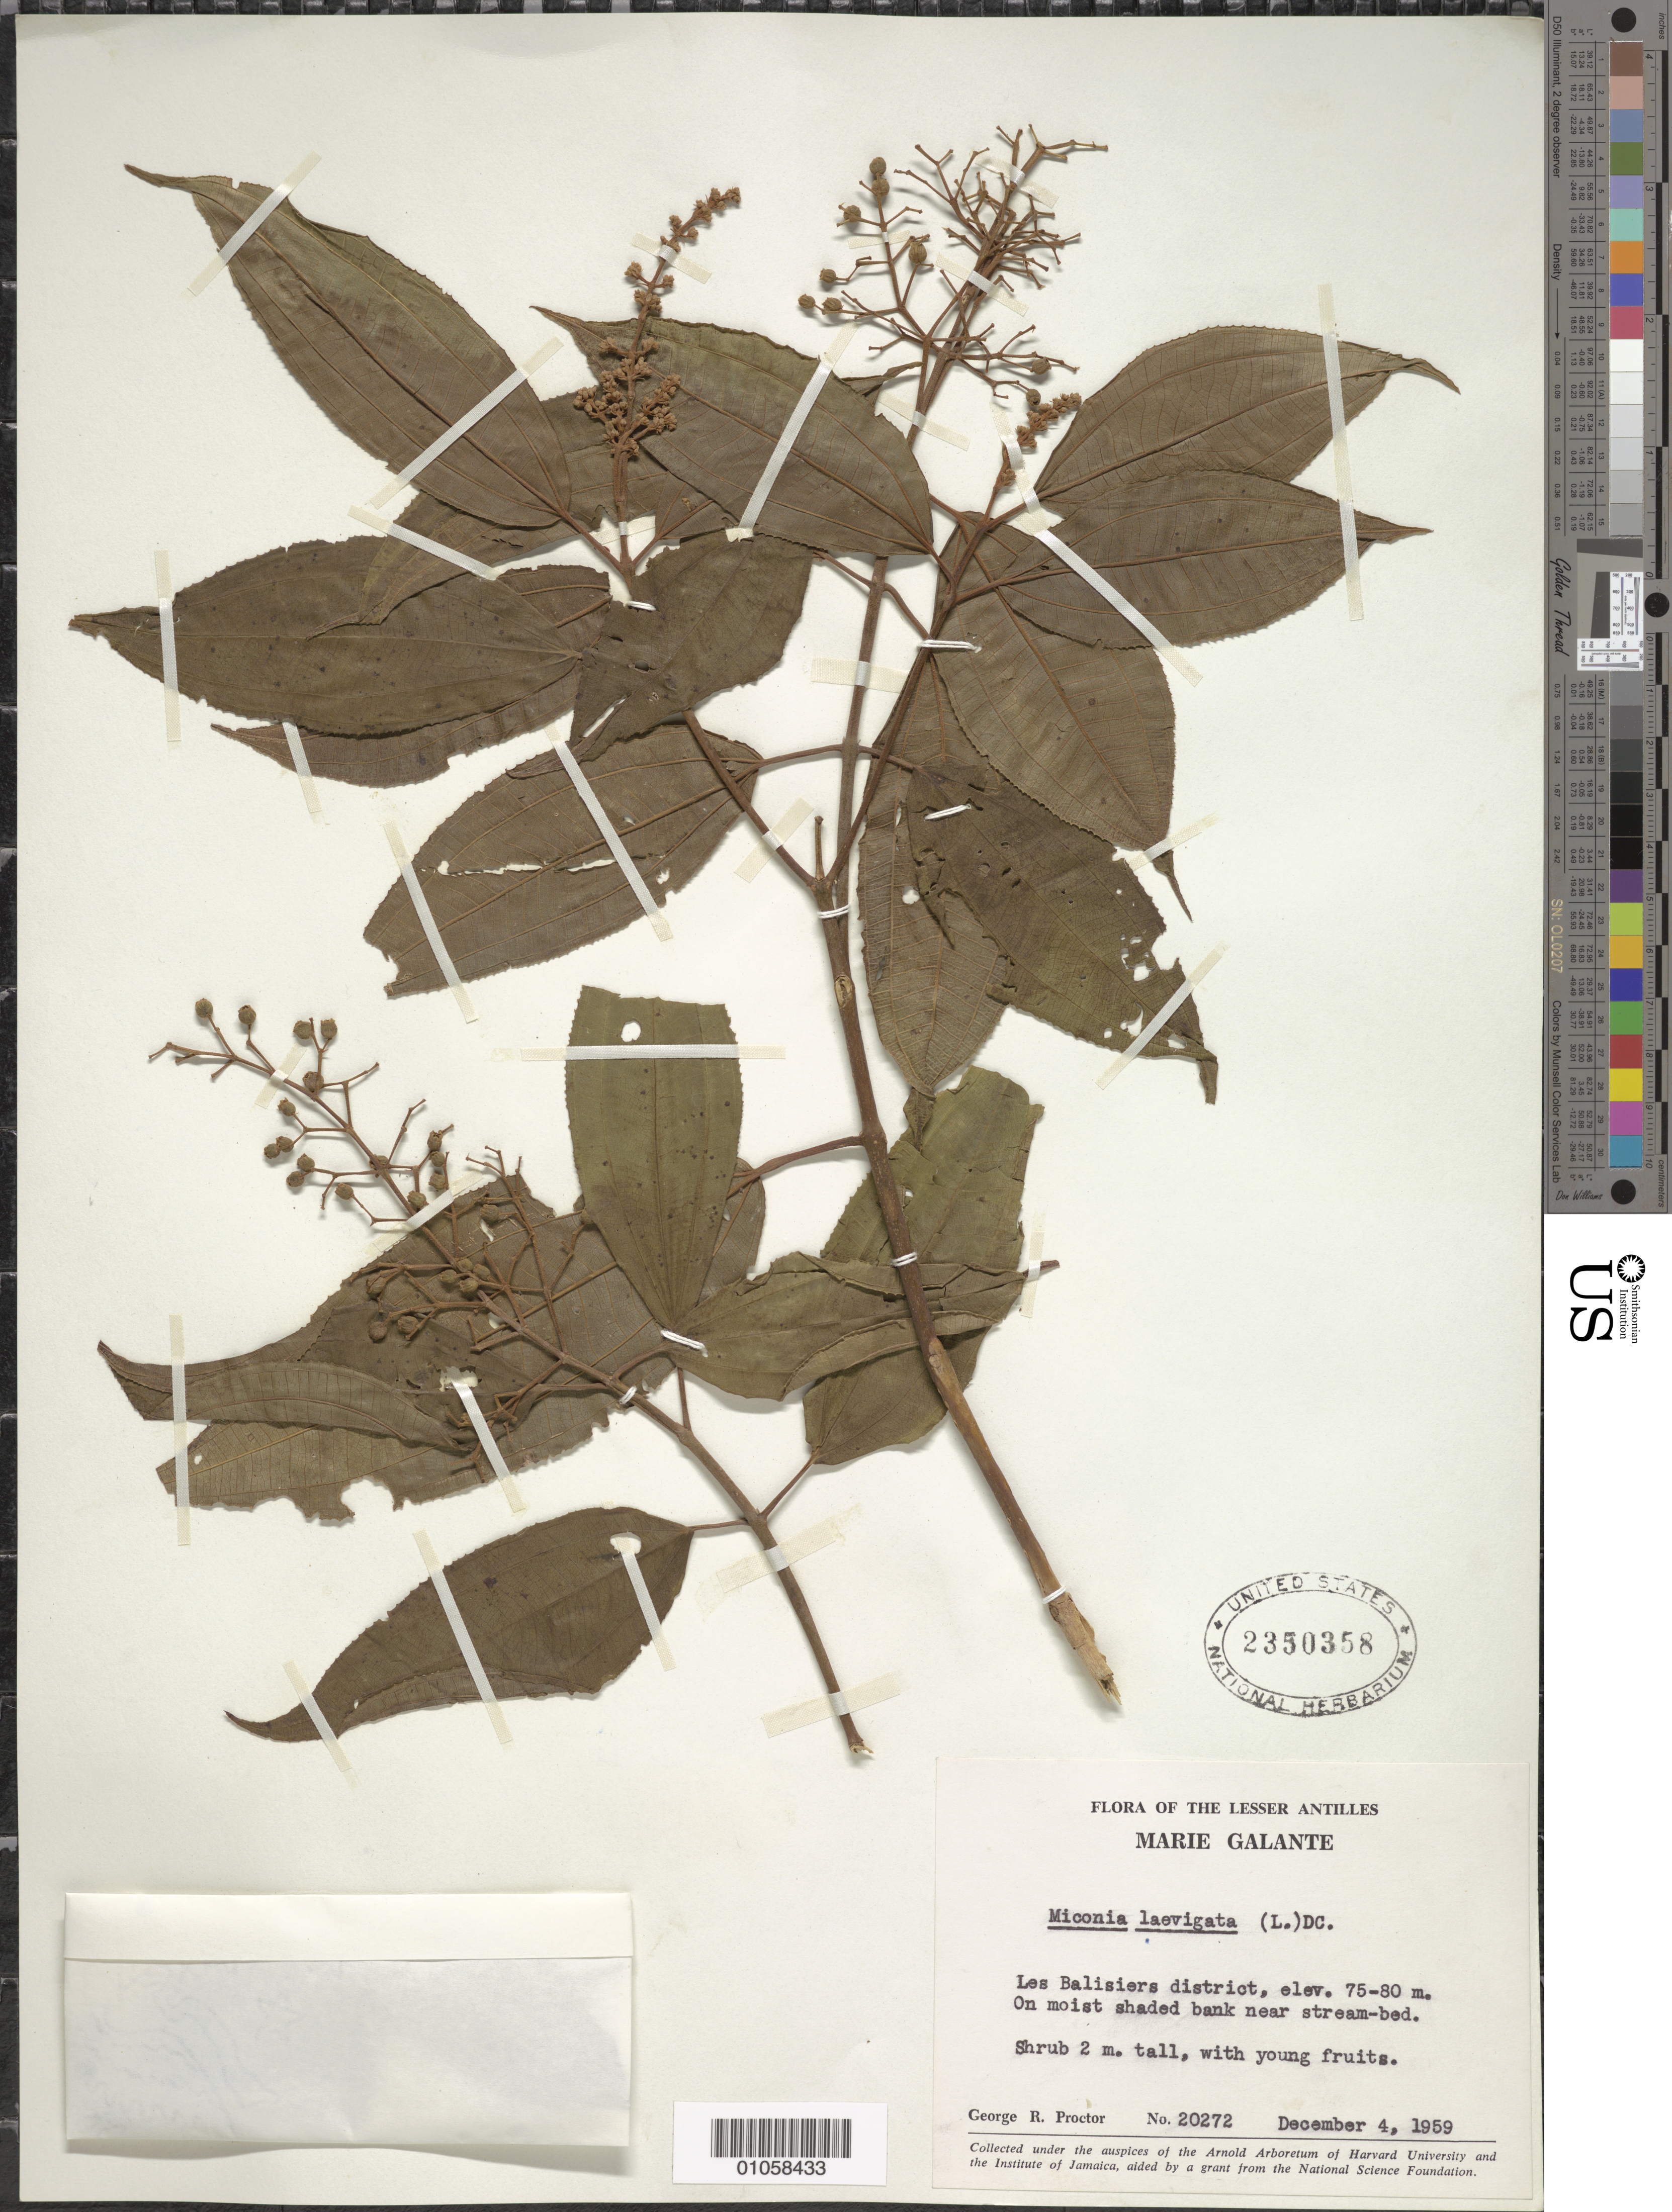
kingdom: Plantae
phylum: Tracheophyta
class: Magnoliopsida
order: Myrtales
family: Melastomataceae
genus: Miconia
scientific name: Miconia laevigata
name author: (L.) D. Don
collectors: G. R. Proctor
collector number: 20272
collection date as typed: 04 Dec 1959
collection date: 1959-12-04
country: Guadeloupe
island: Marie Galante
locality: Les Balisiers district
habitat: On moist shaded bank near stream bed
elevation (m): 75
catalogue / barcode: US 2350358